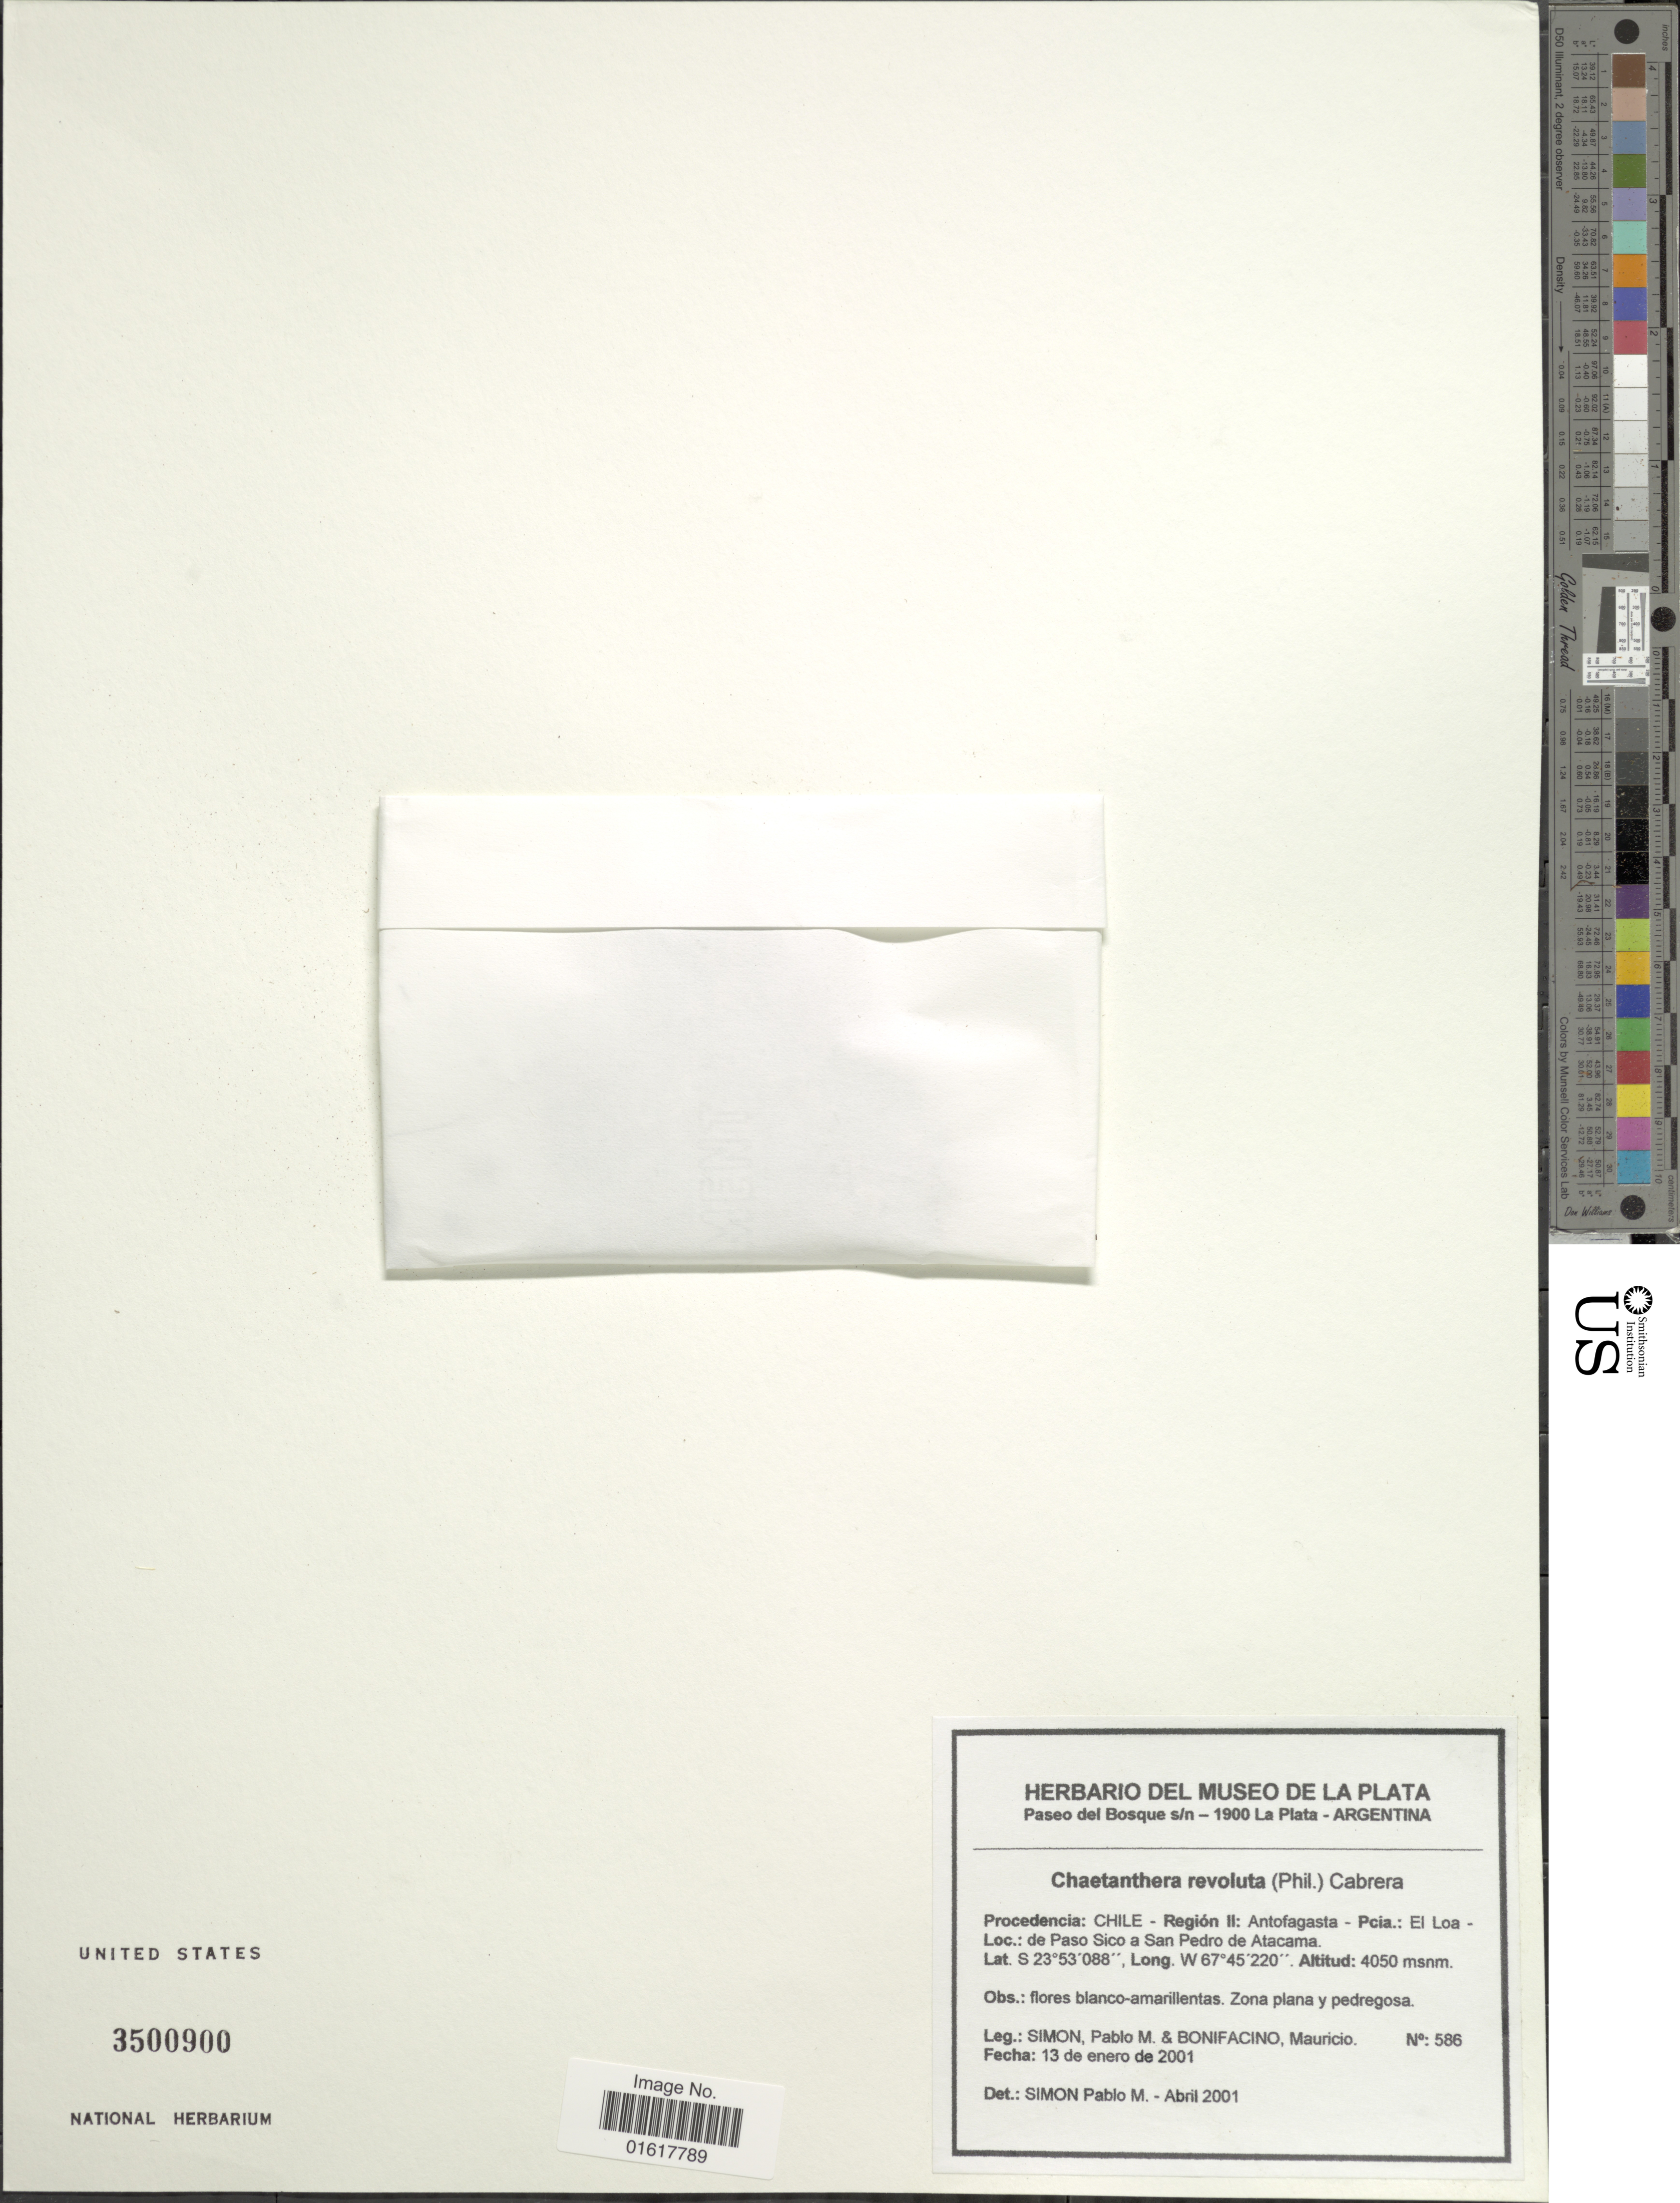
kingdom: Plantae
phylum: Tracheophyta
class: Magnoliopsida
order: Asterales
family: Asteraceae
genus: Chaetanthera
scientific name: Chaetanthera revoluta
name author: (Phil.) Cabrera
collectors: P. M. Simón & M. Bonifacino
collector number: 586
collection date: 2001-01-13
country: Chile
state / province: Antofagasta (II)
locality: Región II: Antofagasta - Pcia.: El Loa - de Paso Sico a San Pedro de Atacama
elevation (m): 4050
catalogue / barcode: US 3500900